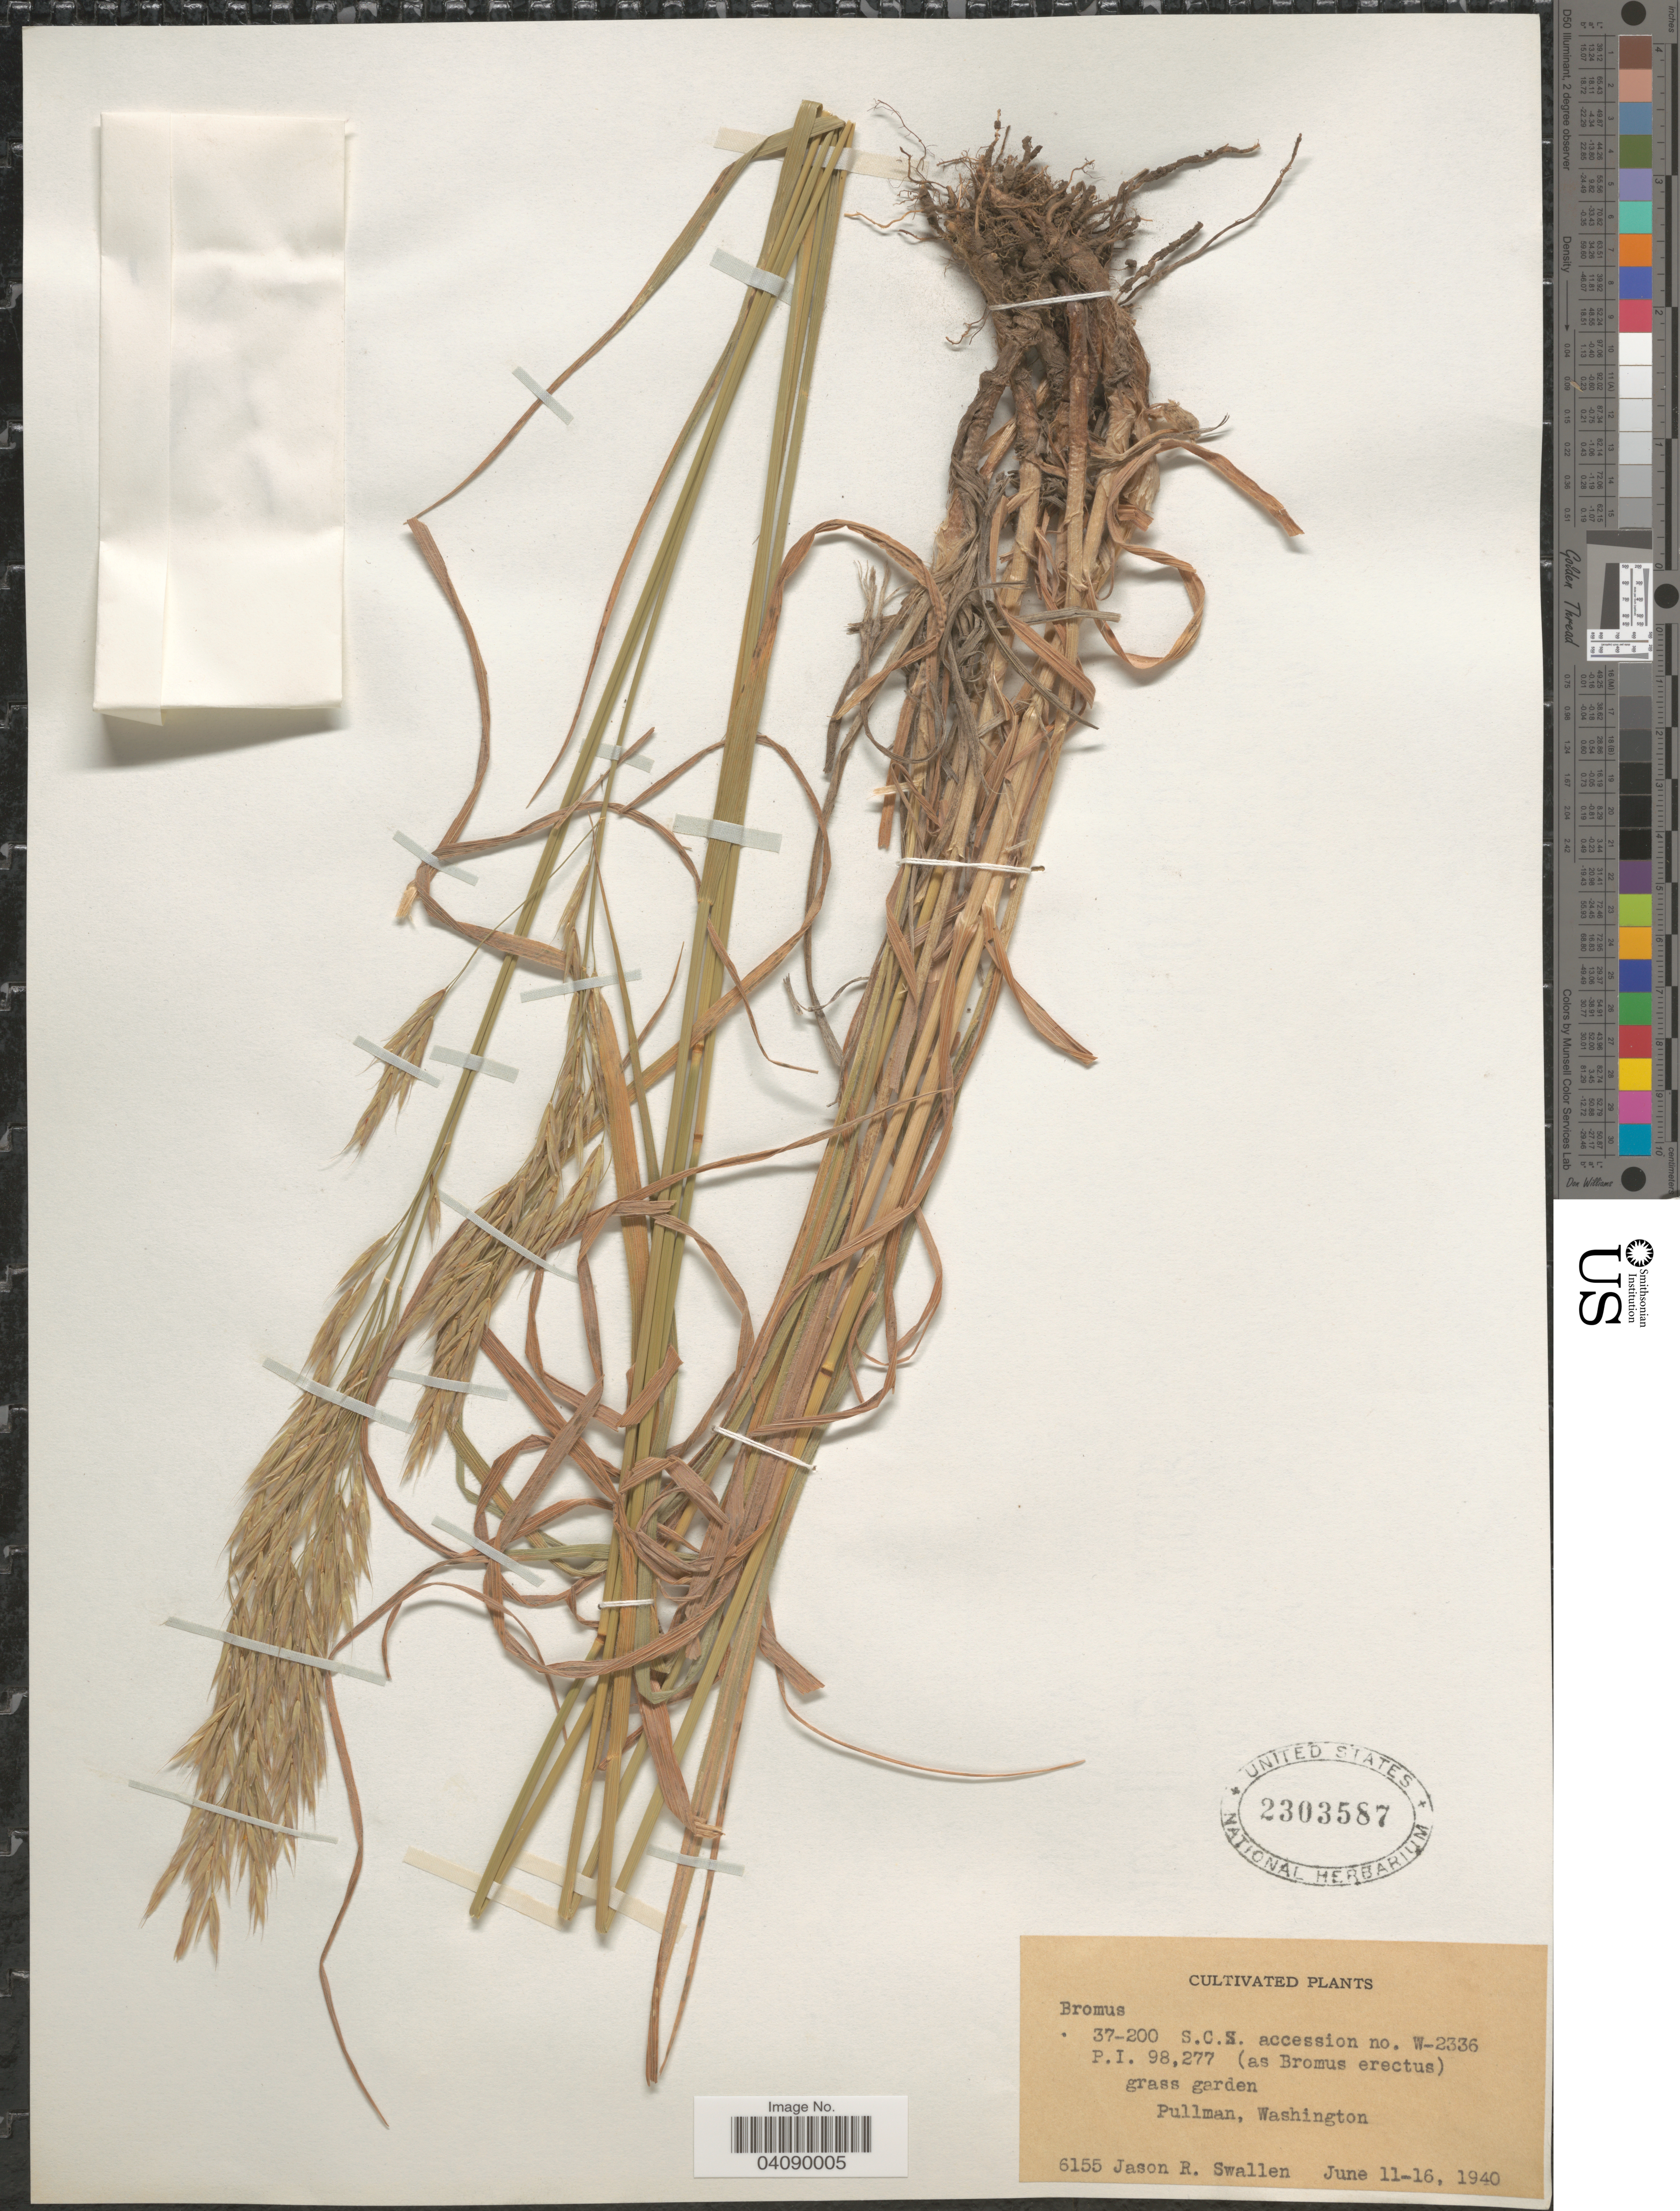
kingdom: Plantae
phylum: Tracheophyta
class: Liliopsida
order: Poales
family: Poaceae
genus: Bromus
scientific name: Bromus sp.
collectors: J. R. Swallen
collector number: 6155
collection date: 1940-06-11/1940-06-16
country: United States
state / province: Washington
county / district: Whitman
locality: Grass garden. Pullman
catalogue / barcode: US 2303587